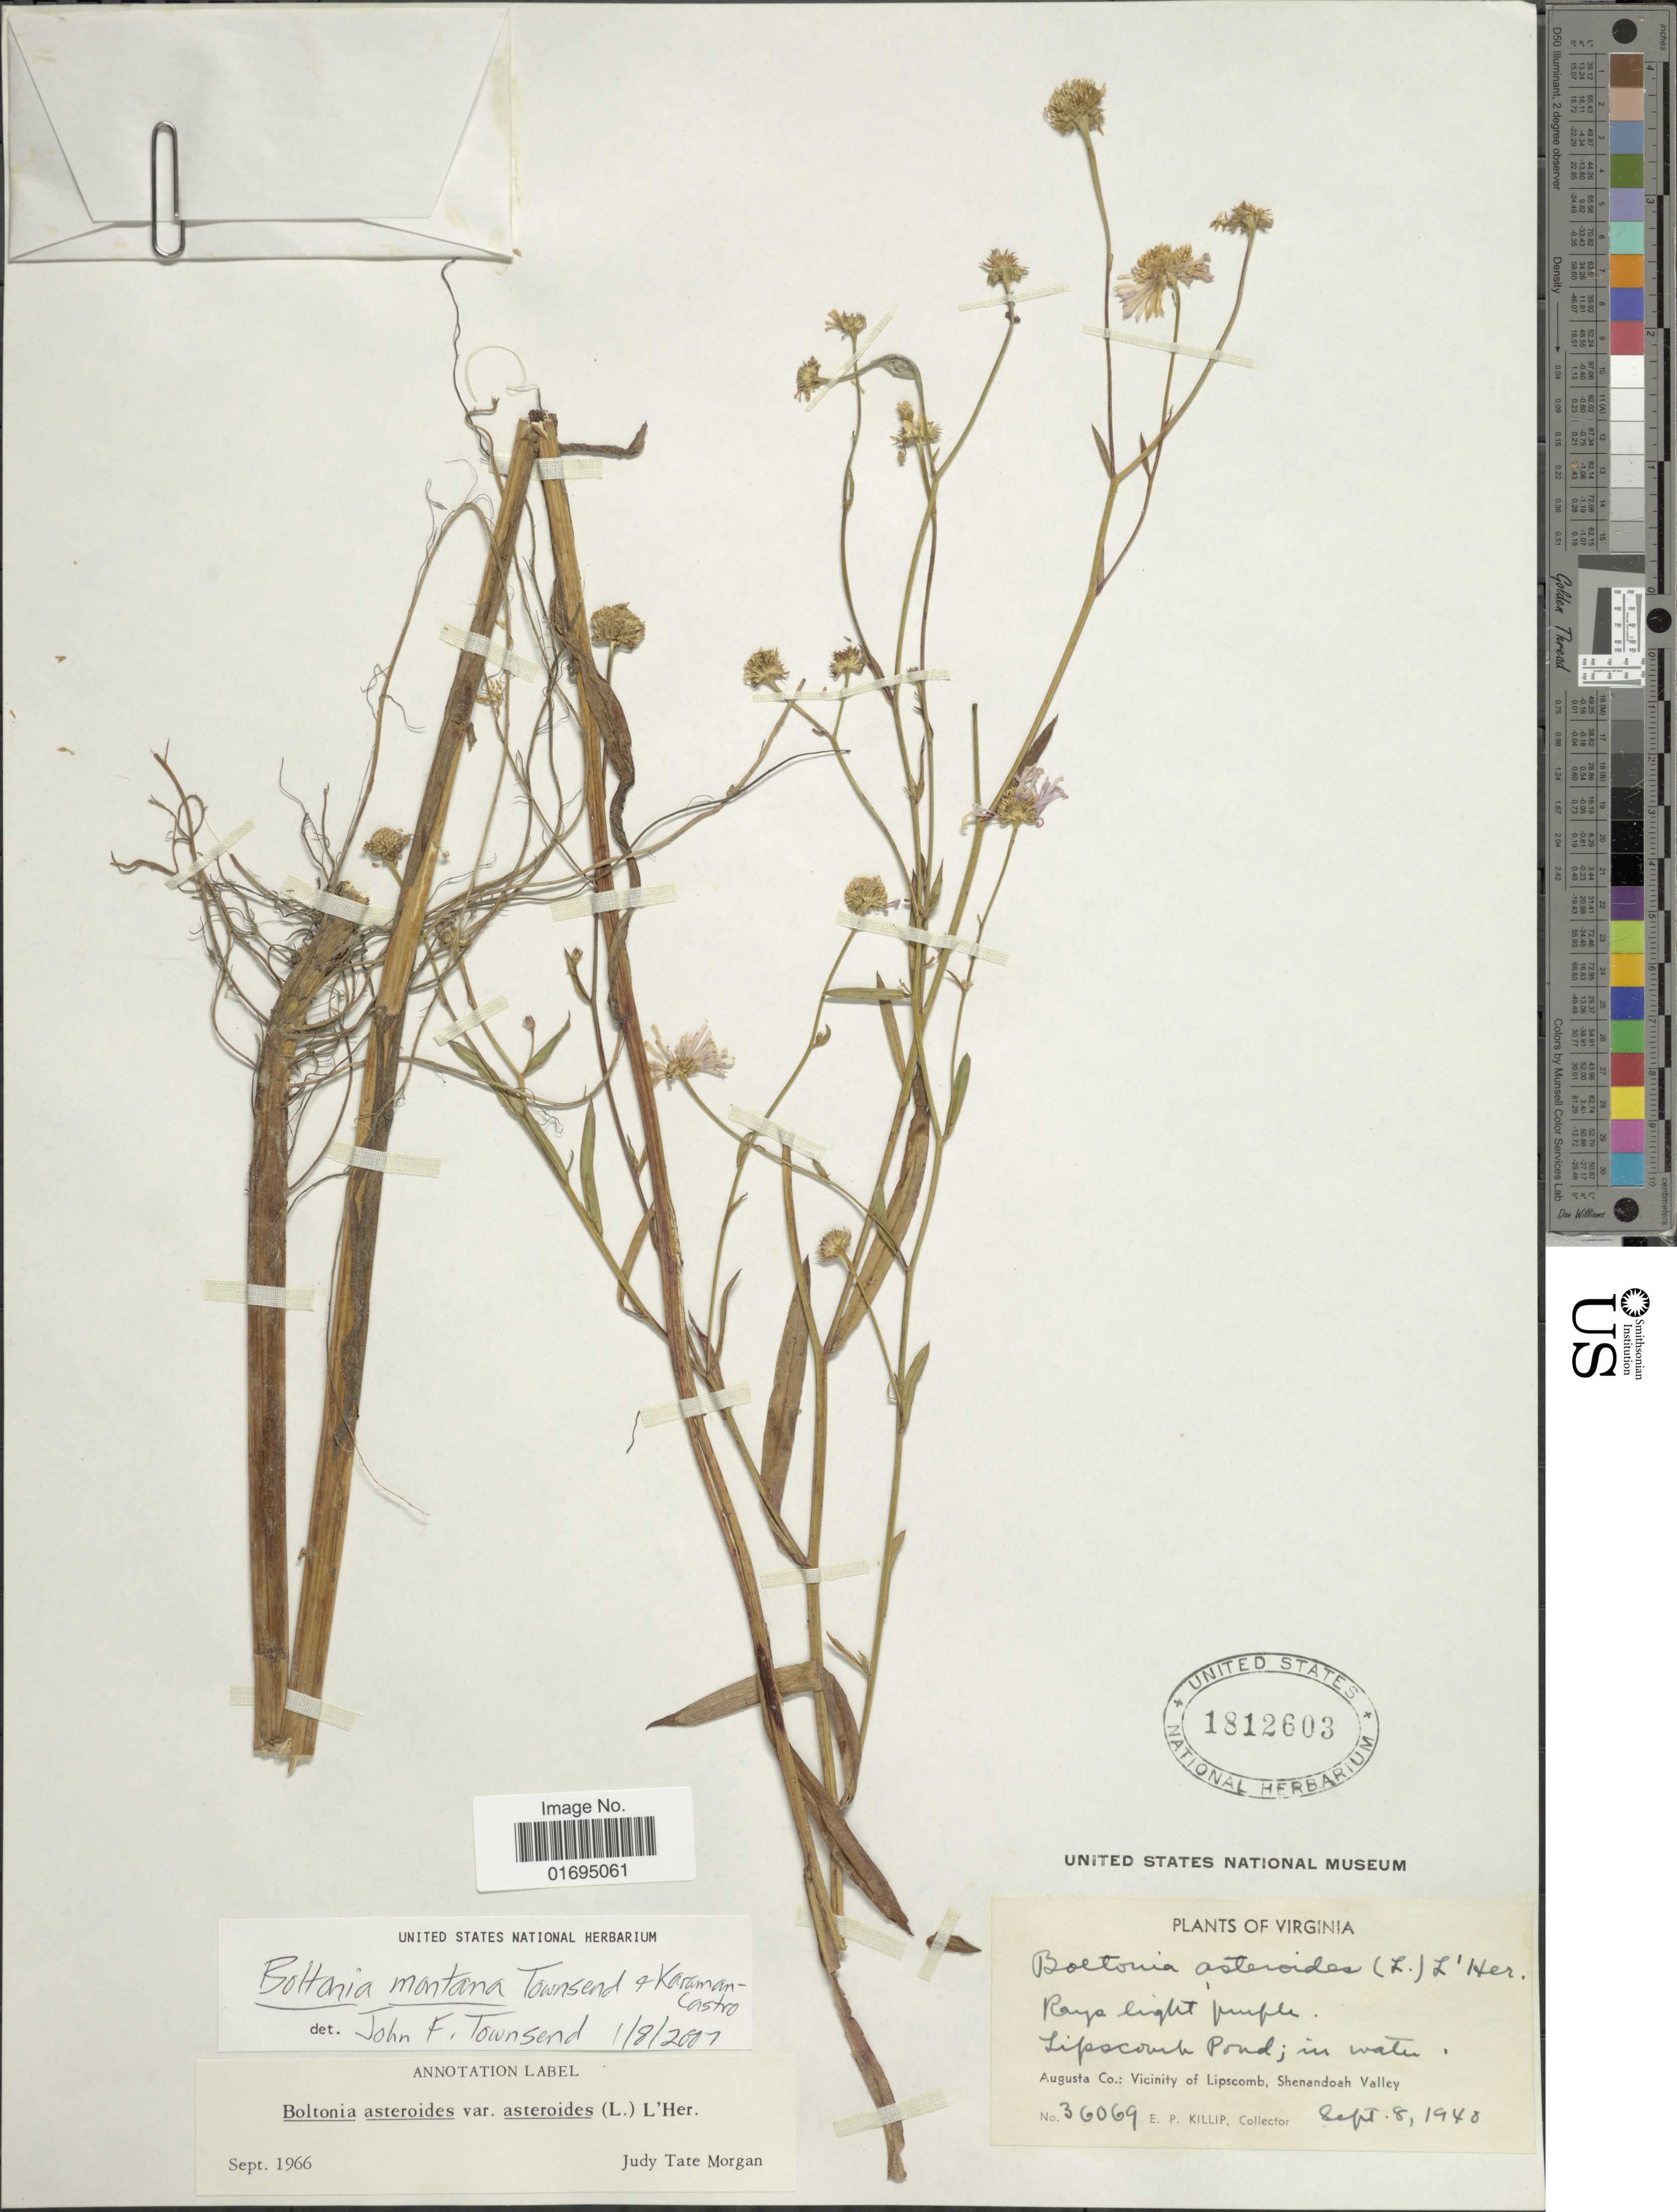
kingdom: Plantae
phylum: Tracheophyta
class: Magnoliopsida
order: Asterales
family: Asteraceae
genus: Boltonia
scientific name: Boltonia asteroides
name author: (L.) L'Hér.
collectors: E. P. Killip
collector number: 36069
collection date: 1940-09-08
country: United States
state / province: Virginia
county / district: Augusta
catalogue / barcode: US 1812603